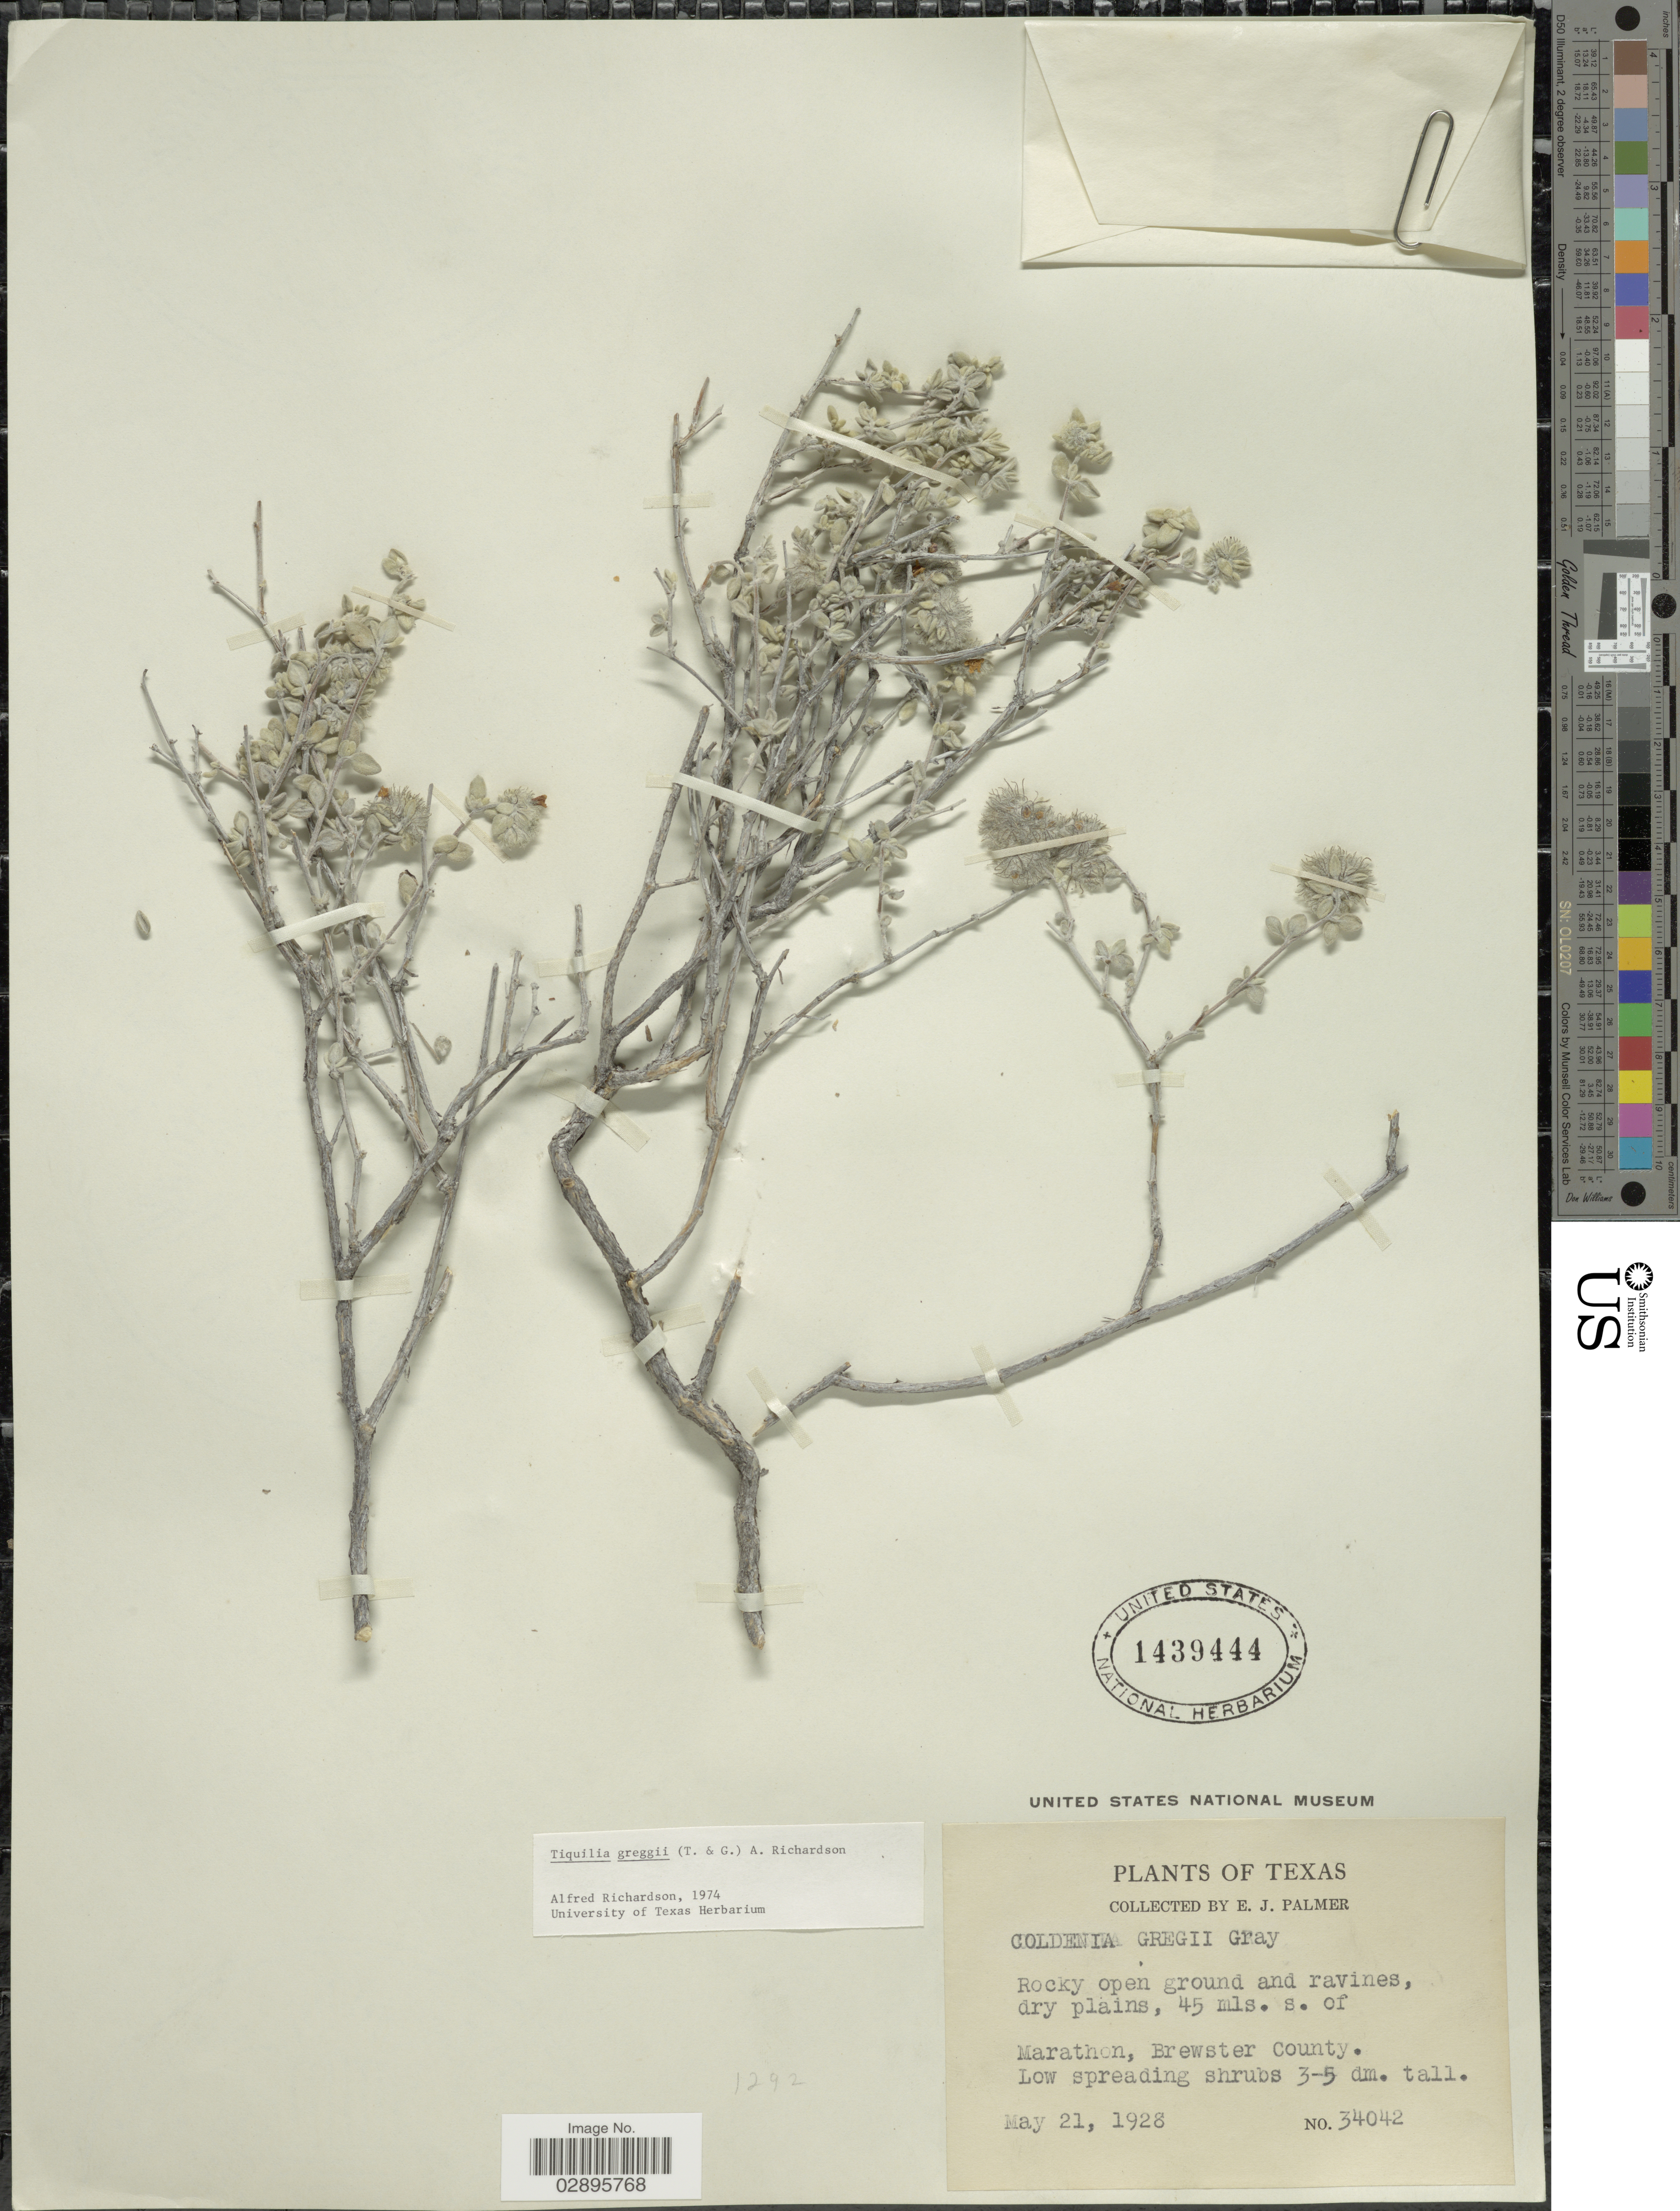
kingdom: Plantae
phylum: Tracheophyta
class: Magnoliopsida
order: Boraginales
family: Ehretiaceae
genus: Tiquilia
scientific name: Tiquilia greggii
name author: (Torr.) A.T. Richardson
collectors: E. J. Palmer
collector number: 34042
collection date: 1928-05-21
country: United States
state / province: Texas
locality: Rocky open ground and ravines, dry plains, 45 mls. s. of Marathon, Brewster County.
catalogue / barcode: US 1439444